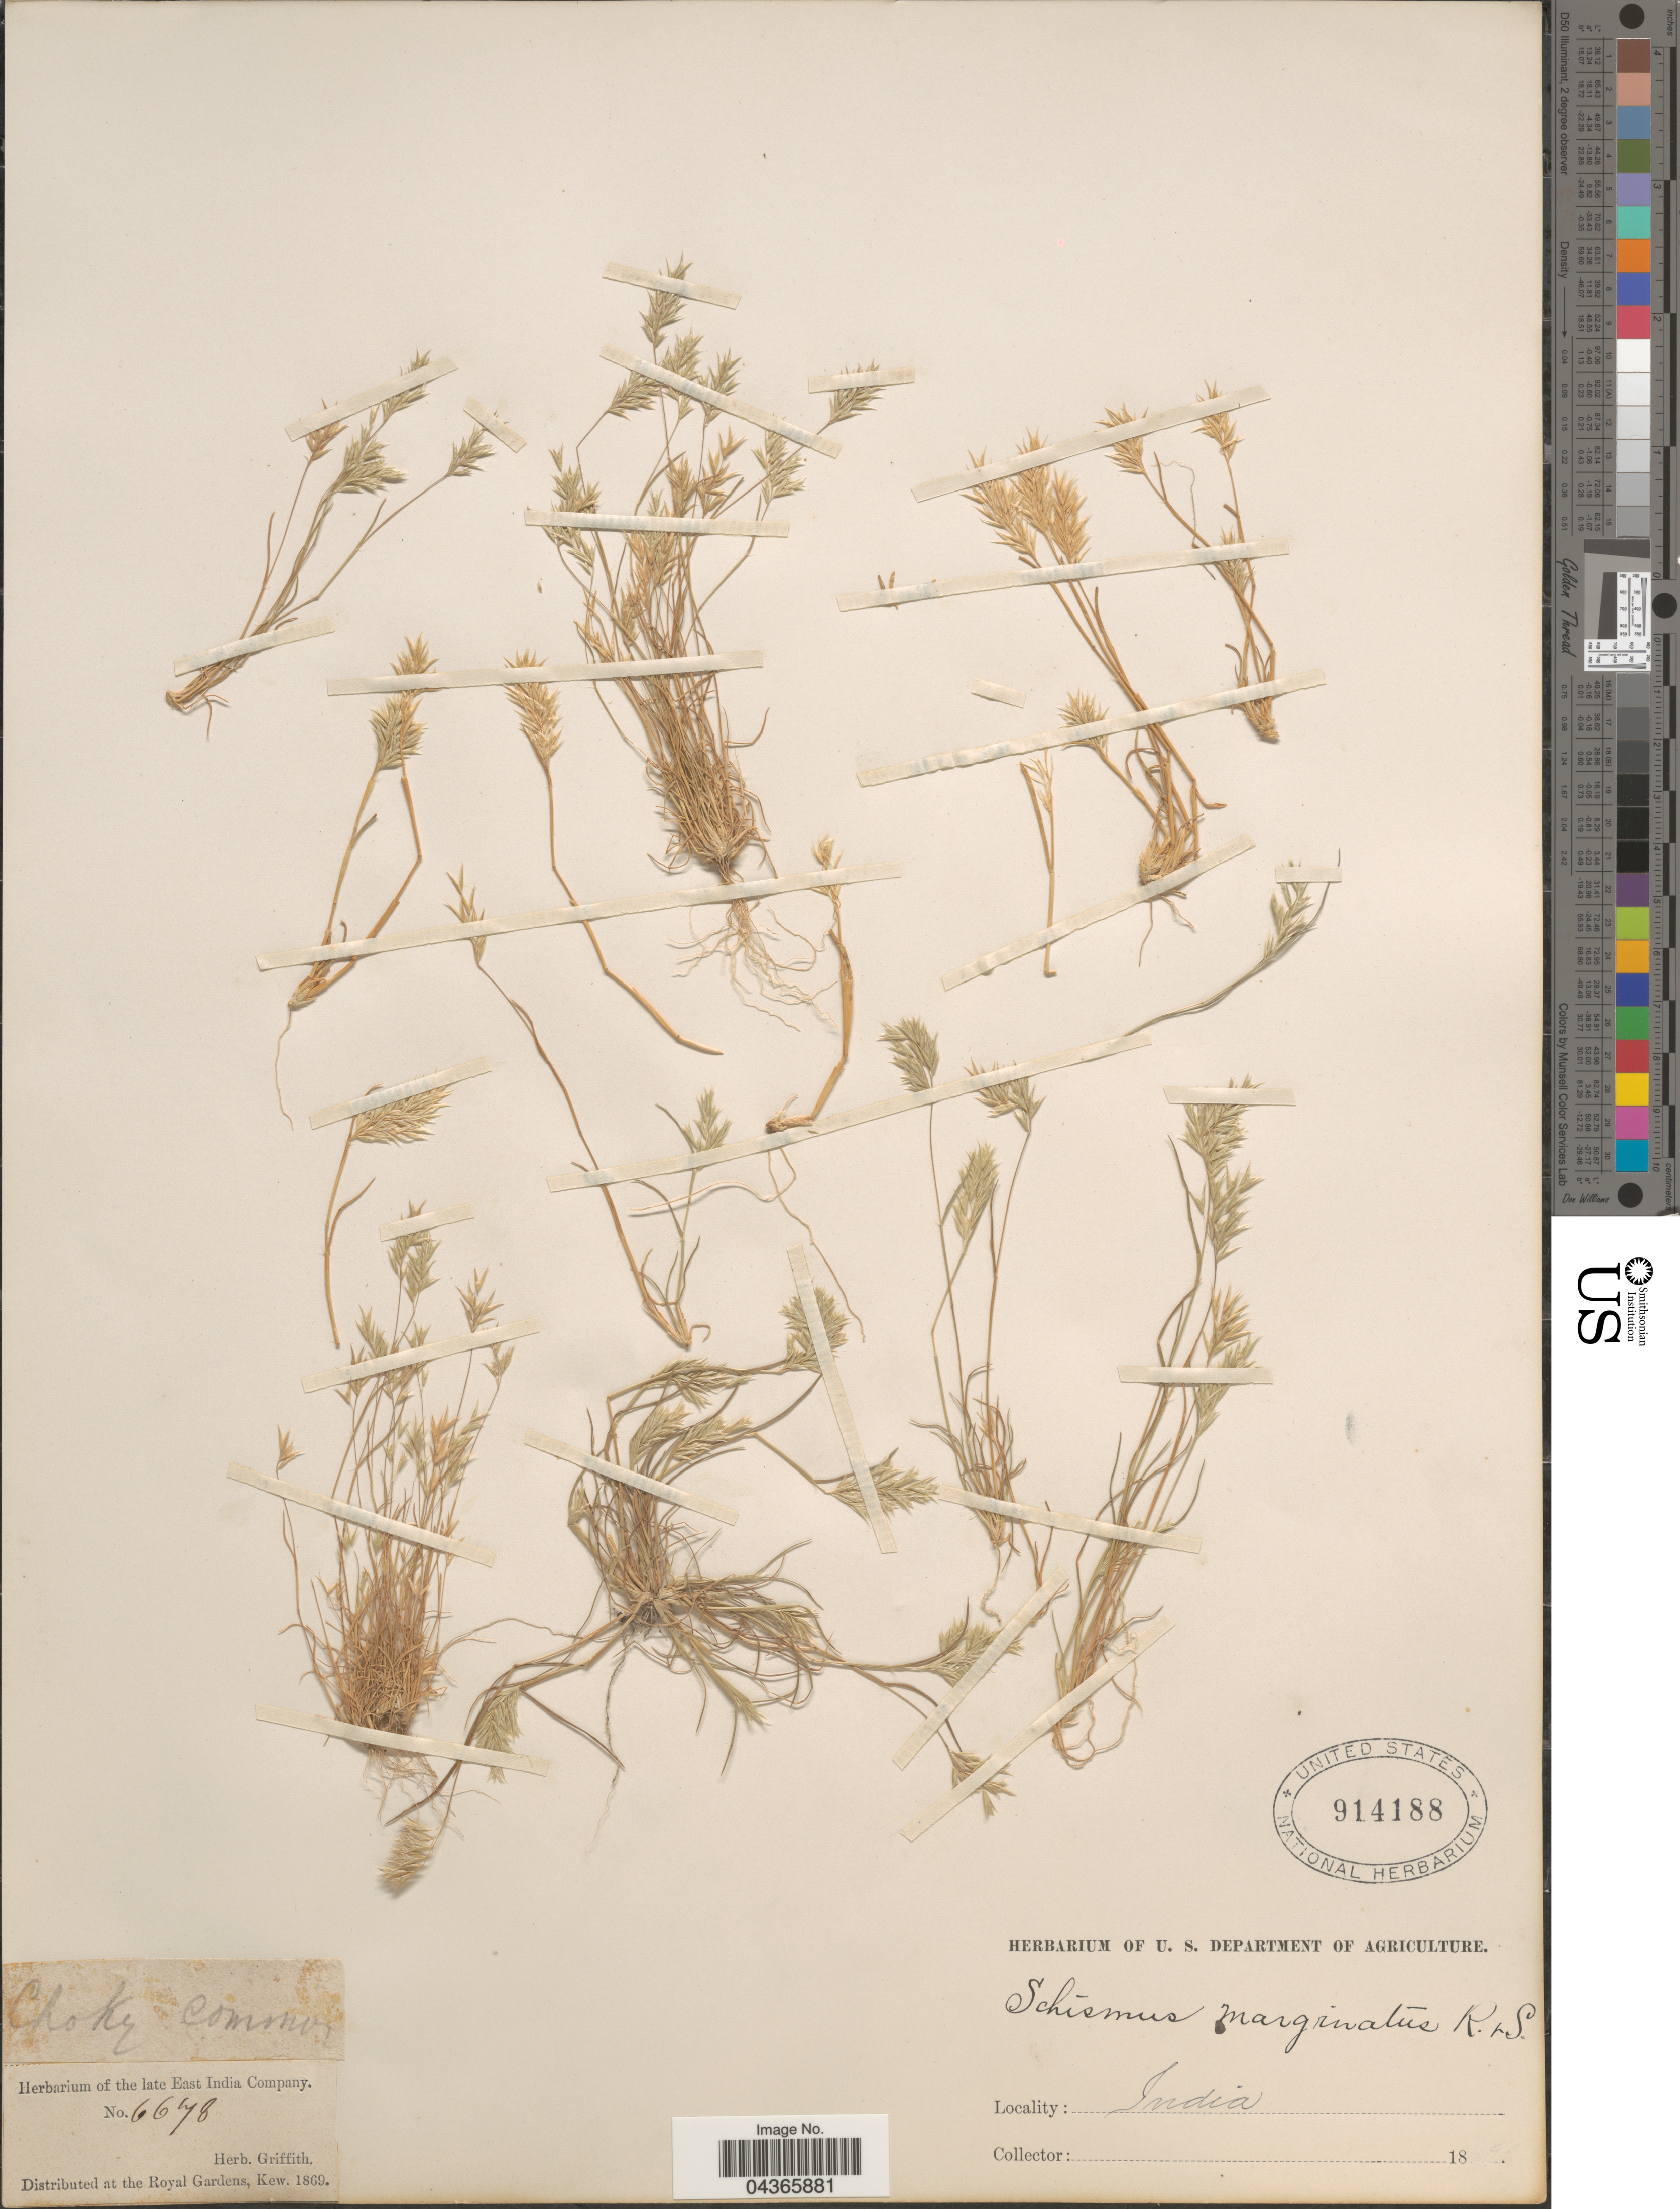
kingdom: Plantae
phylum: Tracheophyta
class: Liliopsida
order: Poales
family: Poaceae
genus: Schismus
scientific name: Schismus barbatus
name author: (L.) Thell.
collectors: ex herb. Griffith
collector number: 6678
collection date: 1869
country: India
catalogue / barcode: US 914188